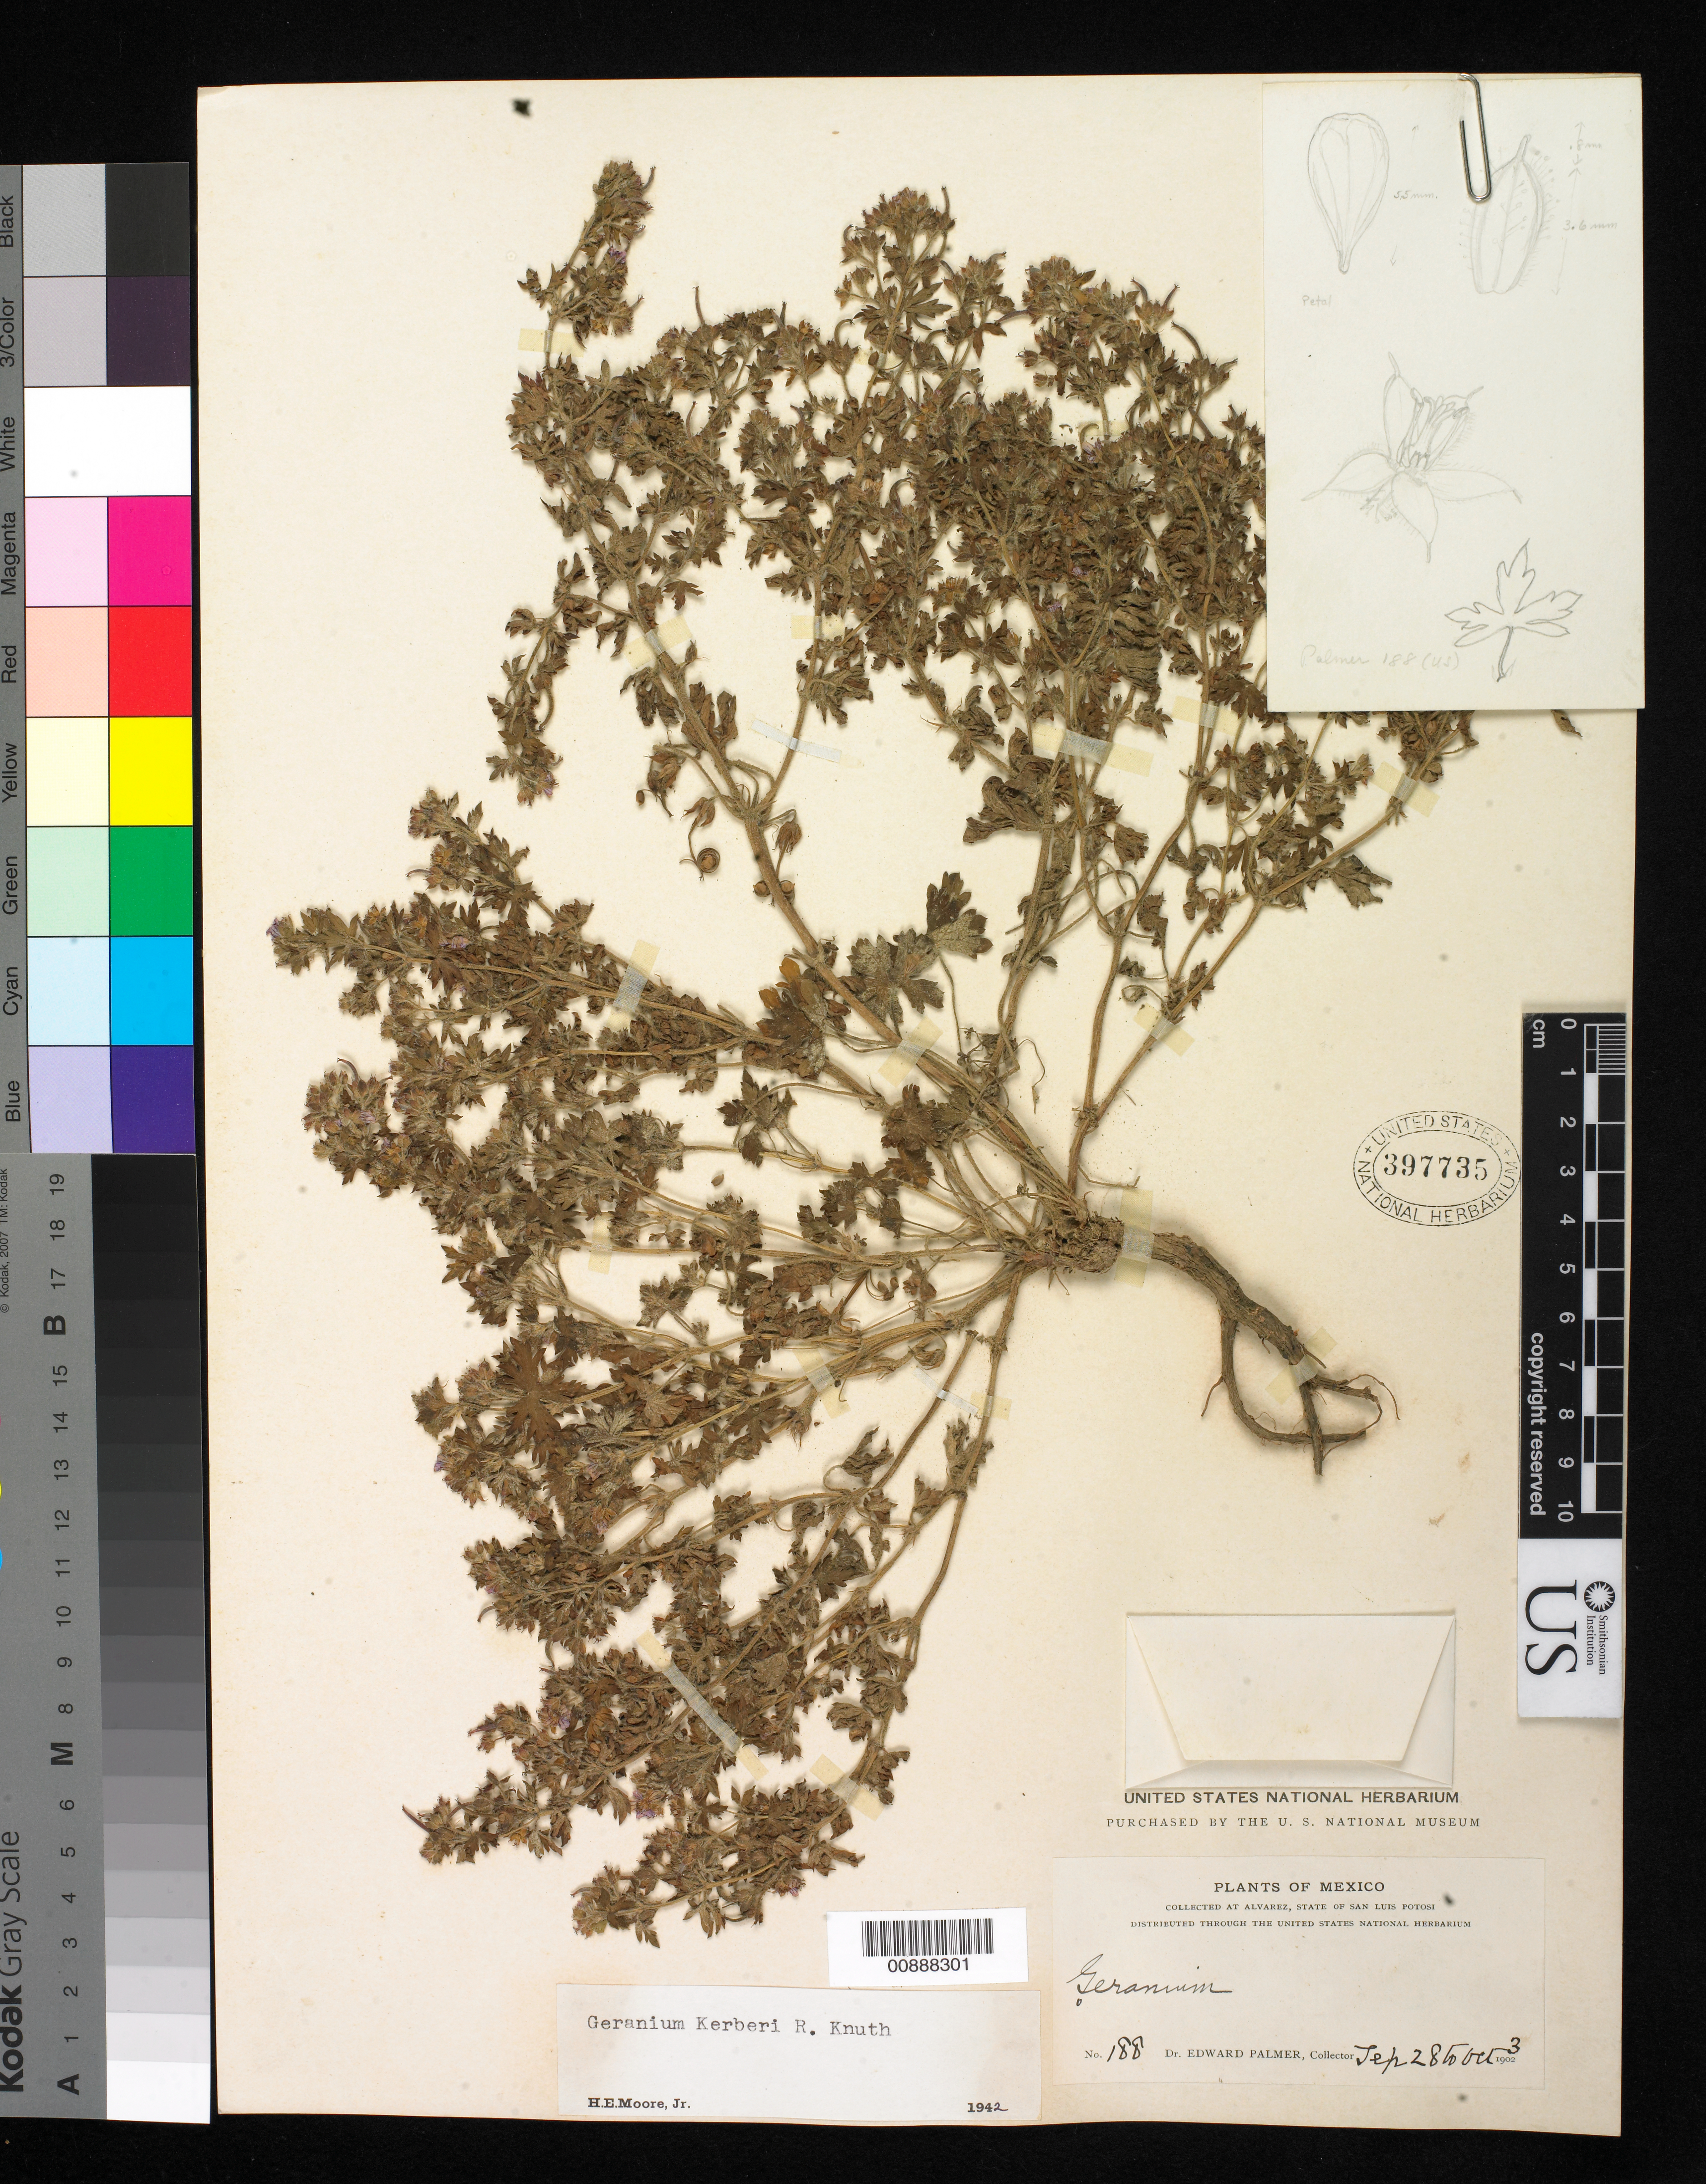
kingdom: Plantae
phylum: Tracheophyta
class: Magnoliopsida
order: Geraniales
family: Geraniaceae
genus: Geranium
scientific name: Geranium seemannii subsp. seemannii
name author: Peyr.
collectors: E. Palmer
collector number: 188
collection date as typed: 28 Sep 1902 to 03 Oct 1902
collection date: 1902-09-28/1902-10-03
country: Mexico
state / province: San Luis Potosí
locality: Alvarez, San Luis Potosí.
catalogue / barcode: US 397735